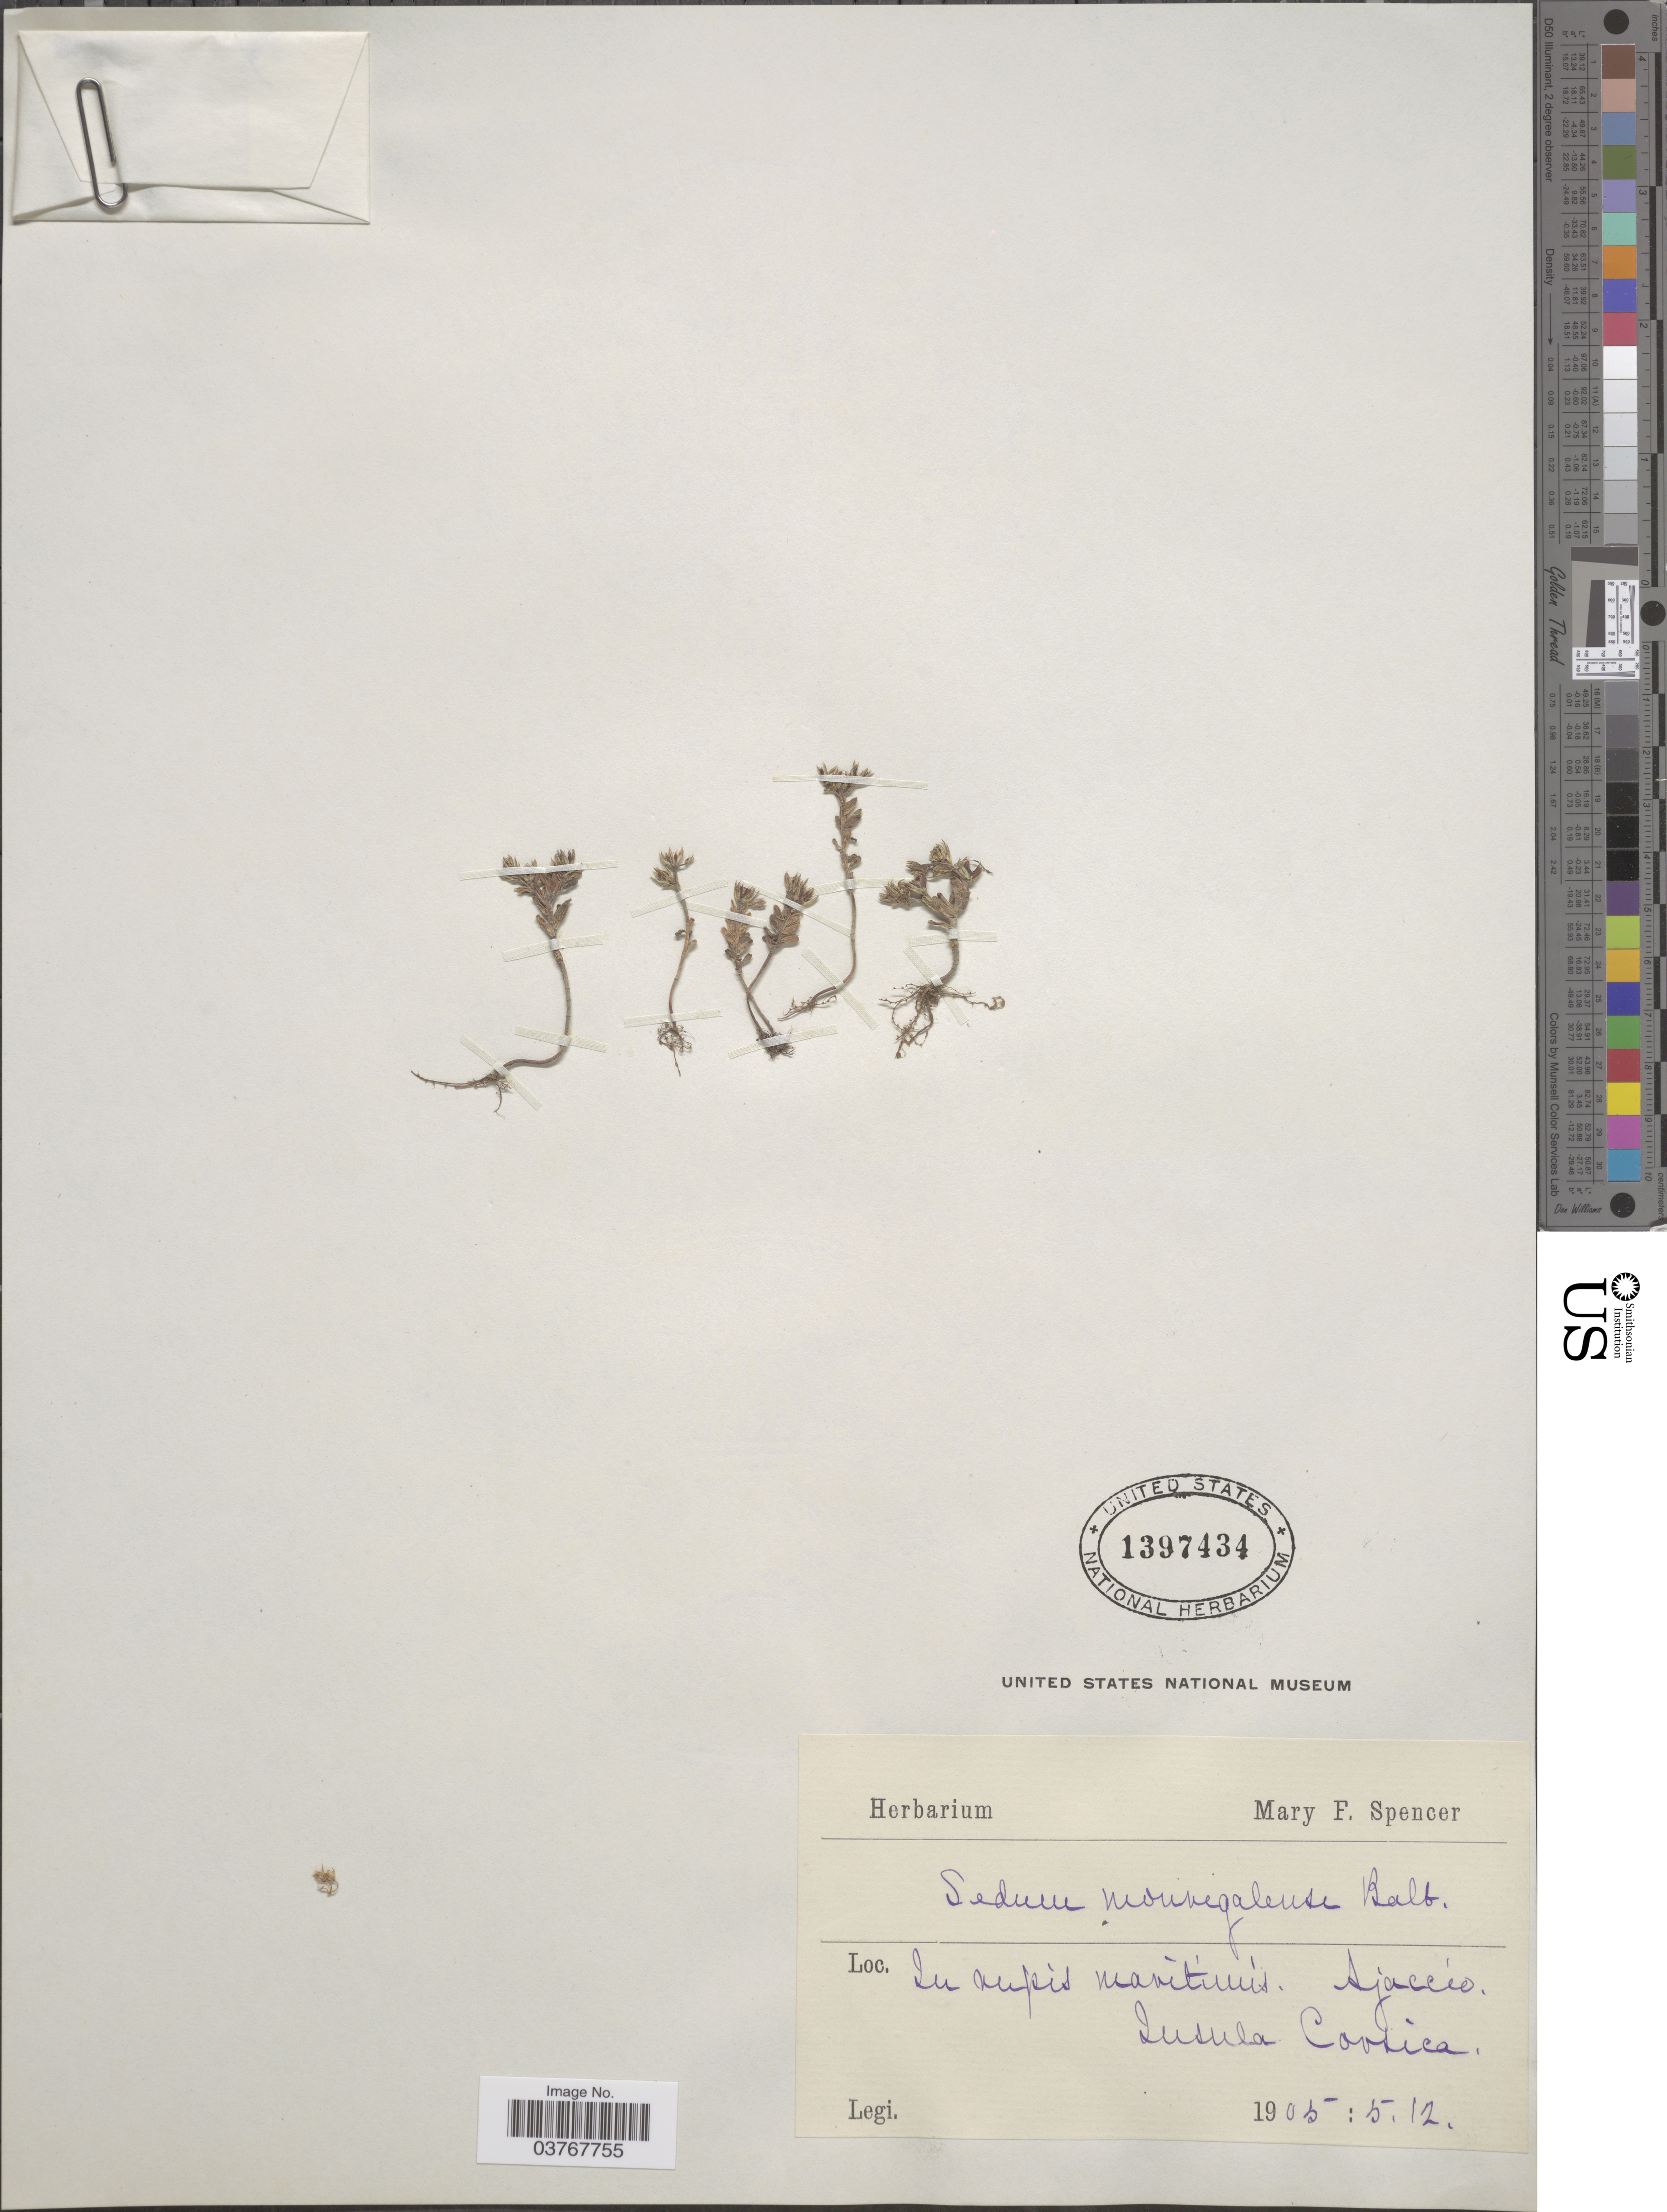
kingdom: Plantae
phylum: Tracheophyta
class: Magnoliopsida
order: Saxifragales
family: Crassulaceae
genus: Sedum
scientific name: Sedum monregalense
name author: Balb.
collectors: ex herb. Spencer, Mary Fiske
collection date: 1905-05-12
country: France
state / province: Corsica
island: Corse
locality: In rupis maritimis. Ajaccio. Insula Corsica.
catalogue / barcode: US 1397434